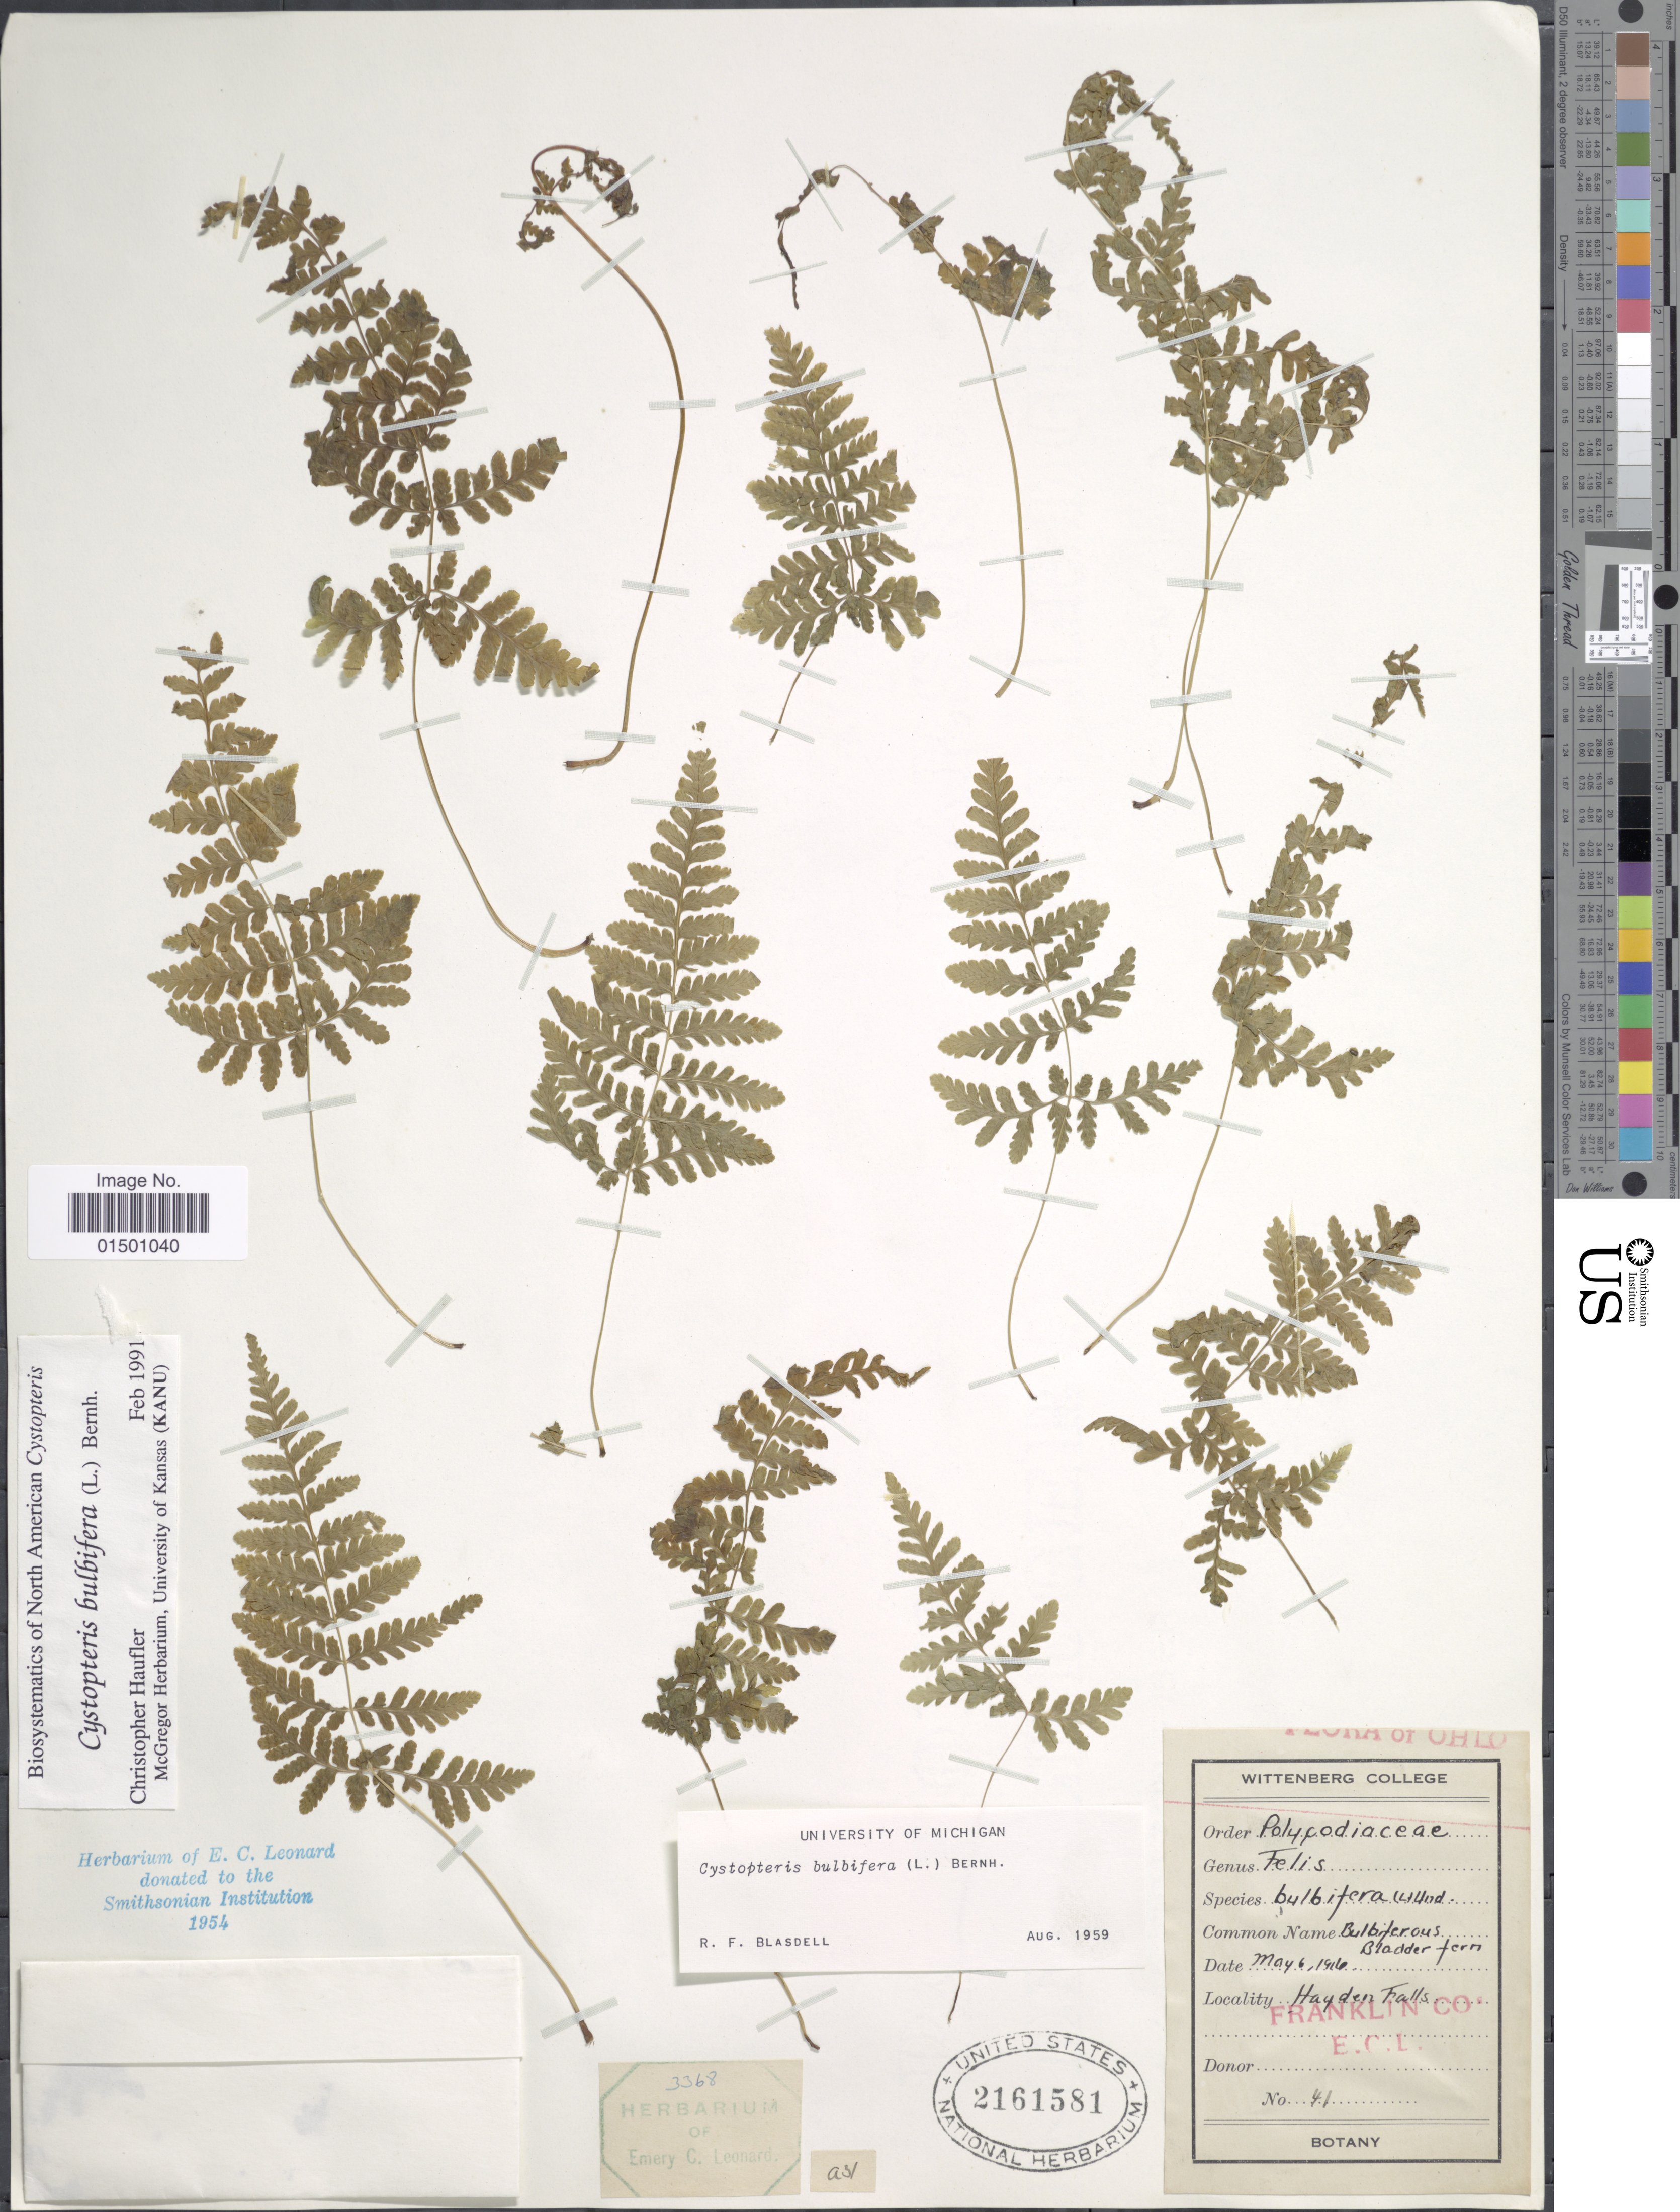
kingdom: Plantae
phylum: Tracheophyta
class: Polypodiopsida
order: Polypodiales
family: Cystopteridaceae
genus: Cystopteris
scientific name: Cystopteris bulbifera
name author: (L.) Bernh.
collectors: E. C. Leonard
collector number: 41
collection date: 1916-05-06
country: United States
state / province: Ohio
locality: Hayden Falls, Franklin Co.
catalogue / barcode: US 2161581